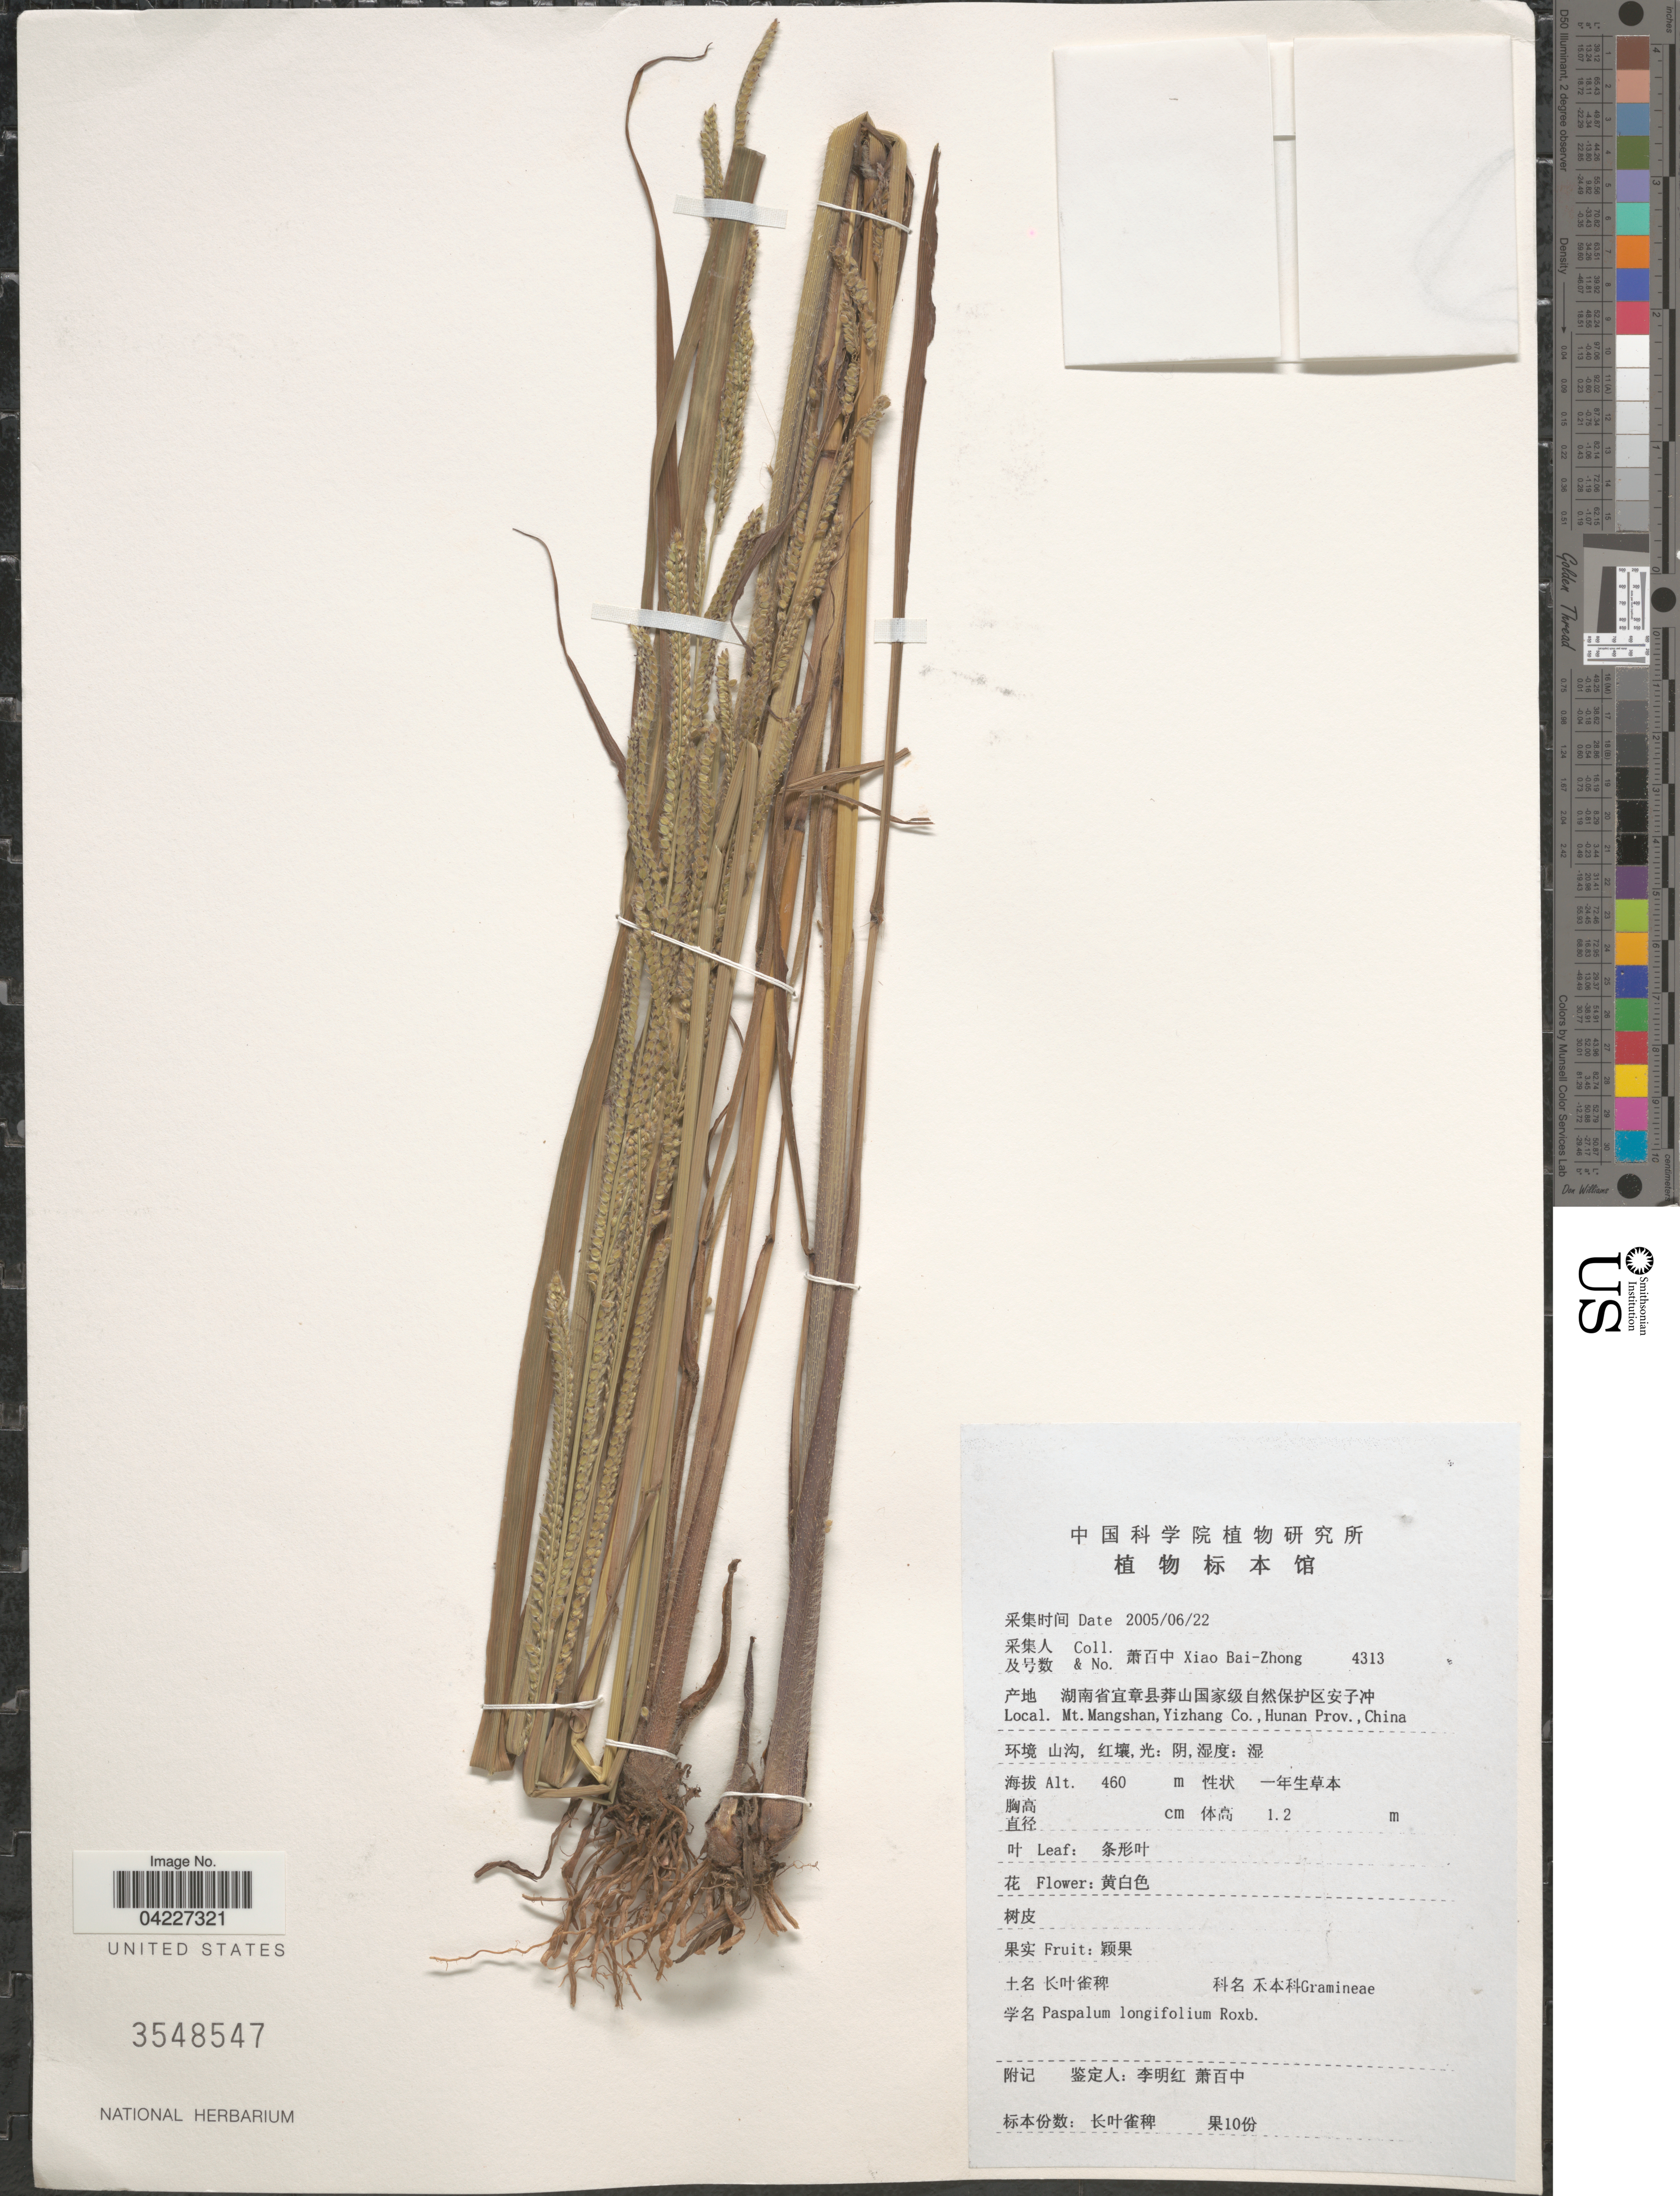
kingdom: Plantae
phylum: Tracheophyta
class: Liliopsida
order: Poales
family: Poaceae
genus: Paspalum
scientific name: Paspalum longifolium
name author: Roxb.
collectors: B. Z. Xiao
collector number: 4313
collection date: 2005-06-22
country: China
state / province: Hunan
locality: Mt. Mangshan, Yizhang Co.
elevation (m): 460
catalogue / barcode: US 3548547